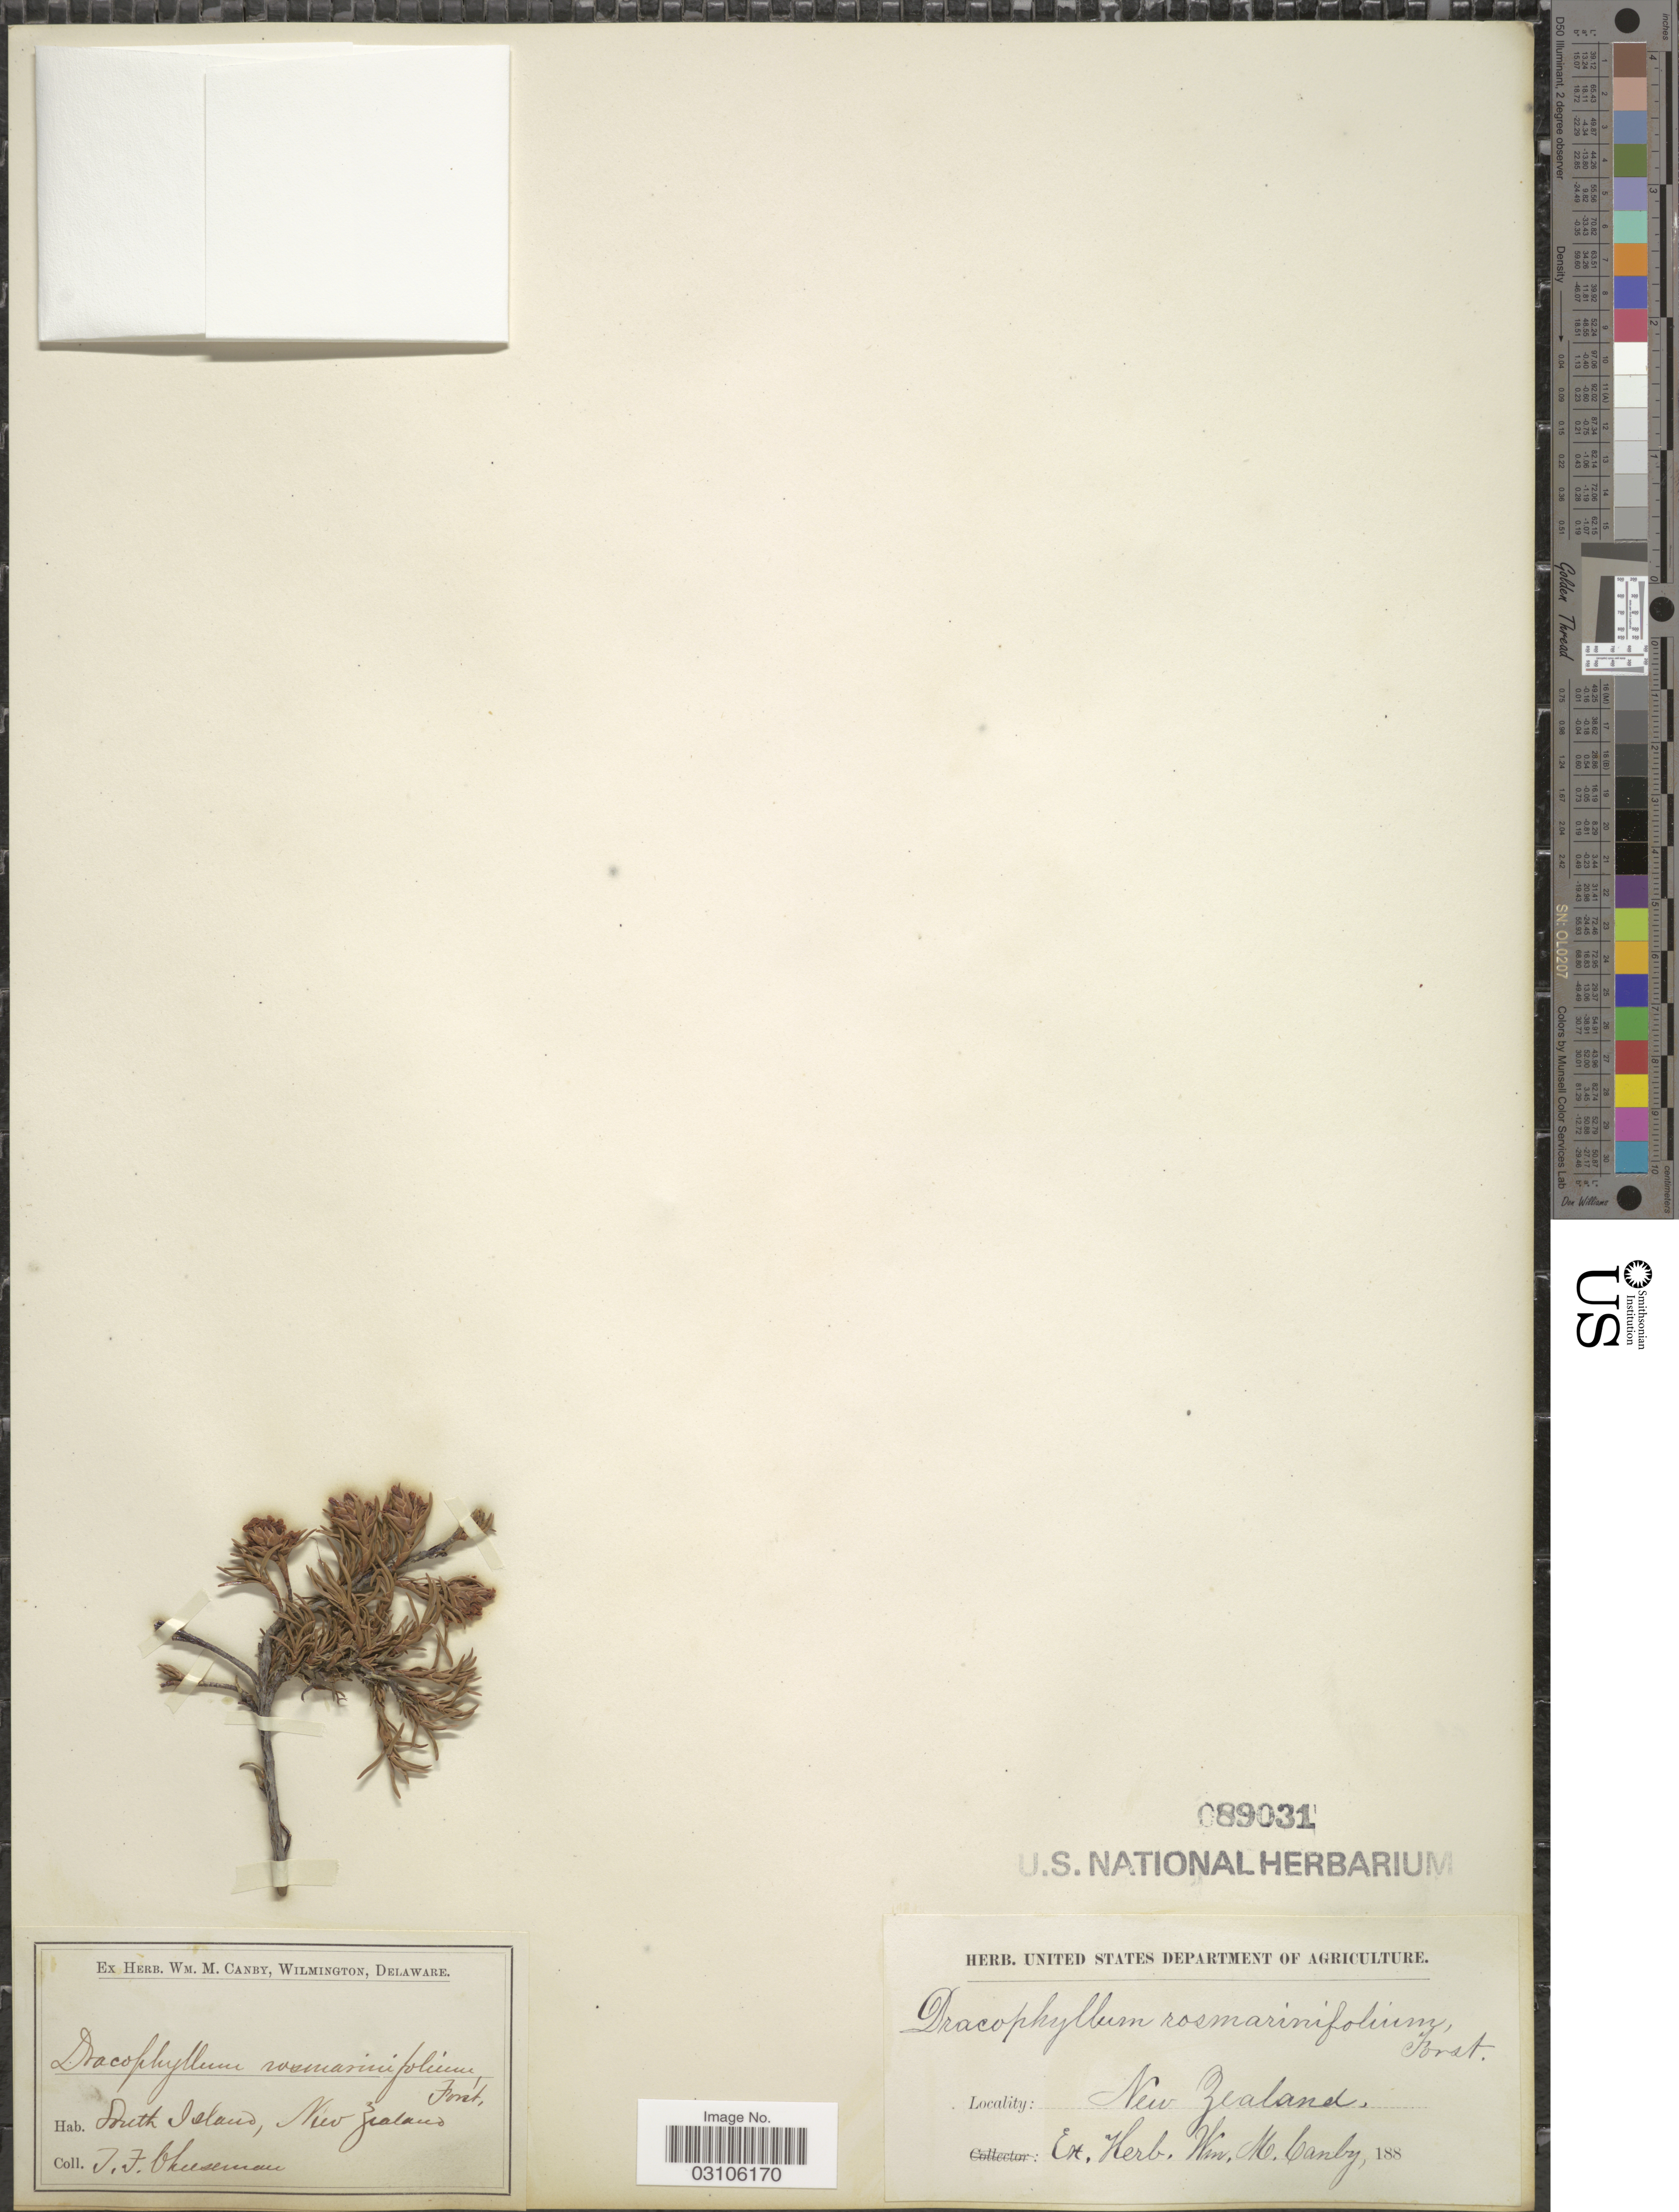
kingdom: Plantae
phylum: Tracheophyta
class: Magnoliopsida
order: Ericales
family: Ericaceae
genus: Dracophyllum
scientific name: Dracophyllum rosmarinifolium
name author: R. Br.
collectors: T. F. Cheeseman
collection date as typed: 188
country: New Zealand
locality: South Island.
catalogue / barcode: US 89031